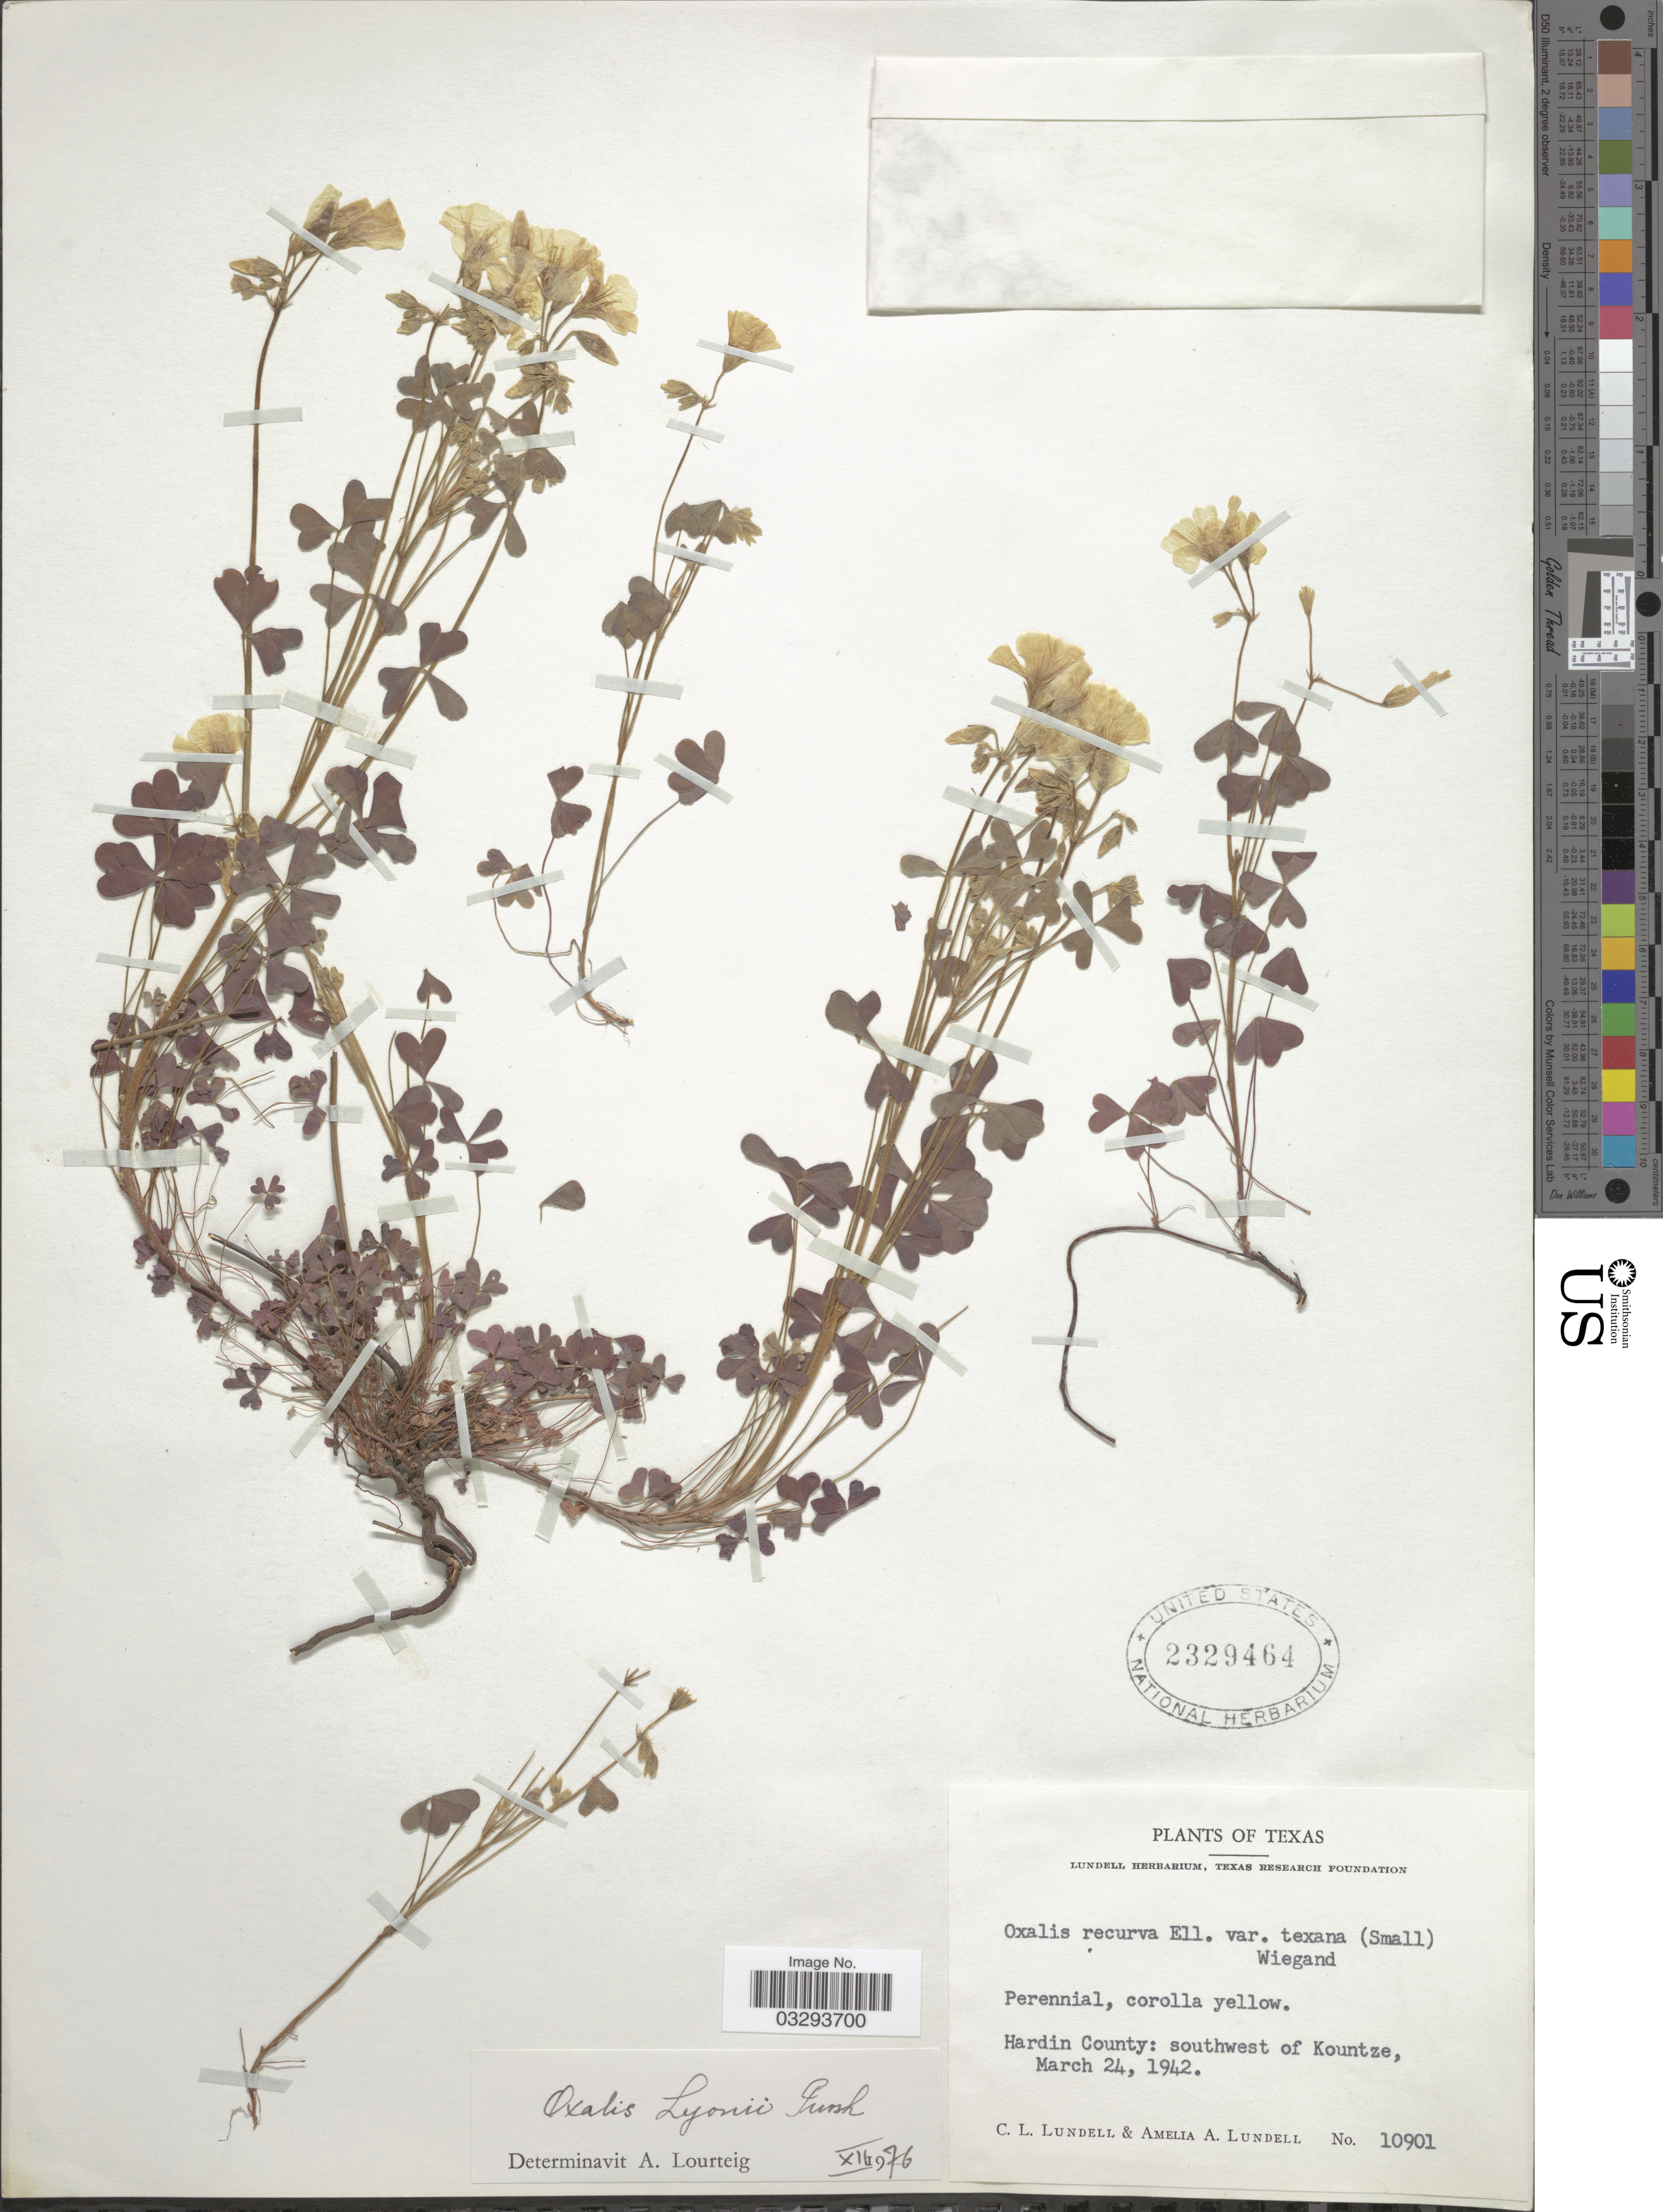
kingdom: Plantae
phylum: Tracheophyta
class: Magnoliopsida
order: Oxalidales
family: Oxalidaceae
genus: Oxalis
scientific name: Oxalis lyonii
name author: Pursh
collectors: C. L. Lundell & A. A. Lundell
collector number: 10901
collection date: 1942-03-24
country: United States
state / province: Texas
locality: Hardin County: southwest of Kountze.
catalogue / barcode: US 2329464